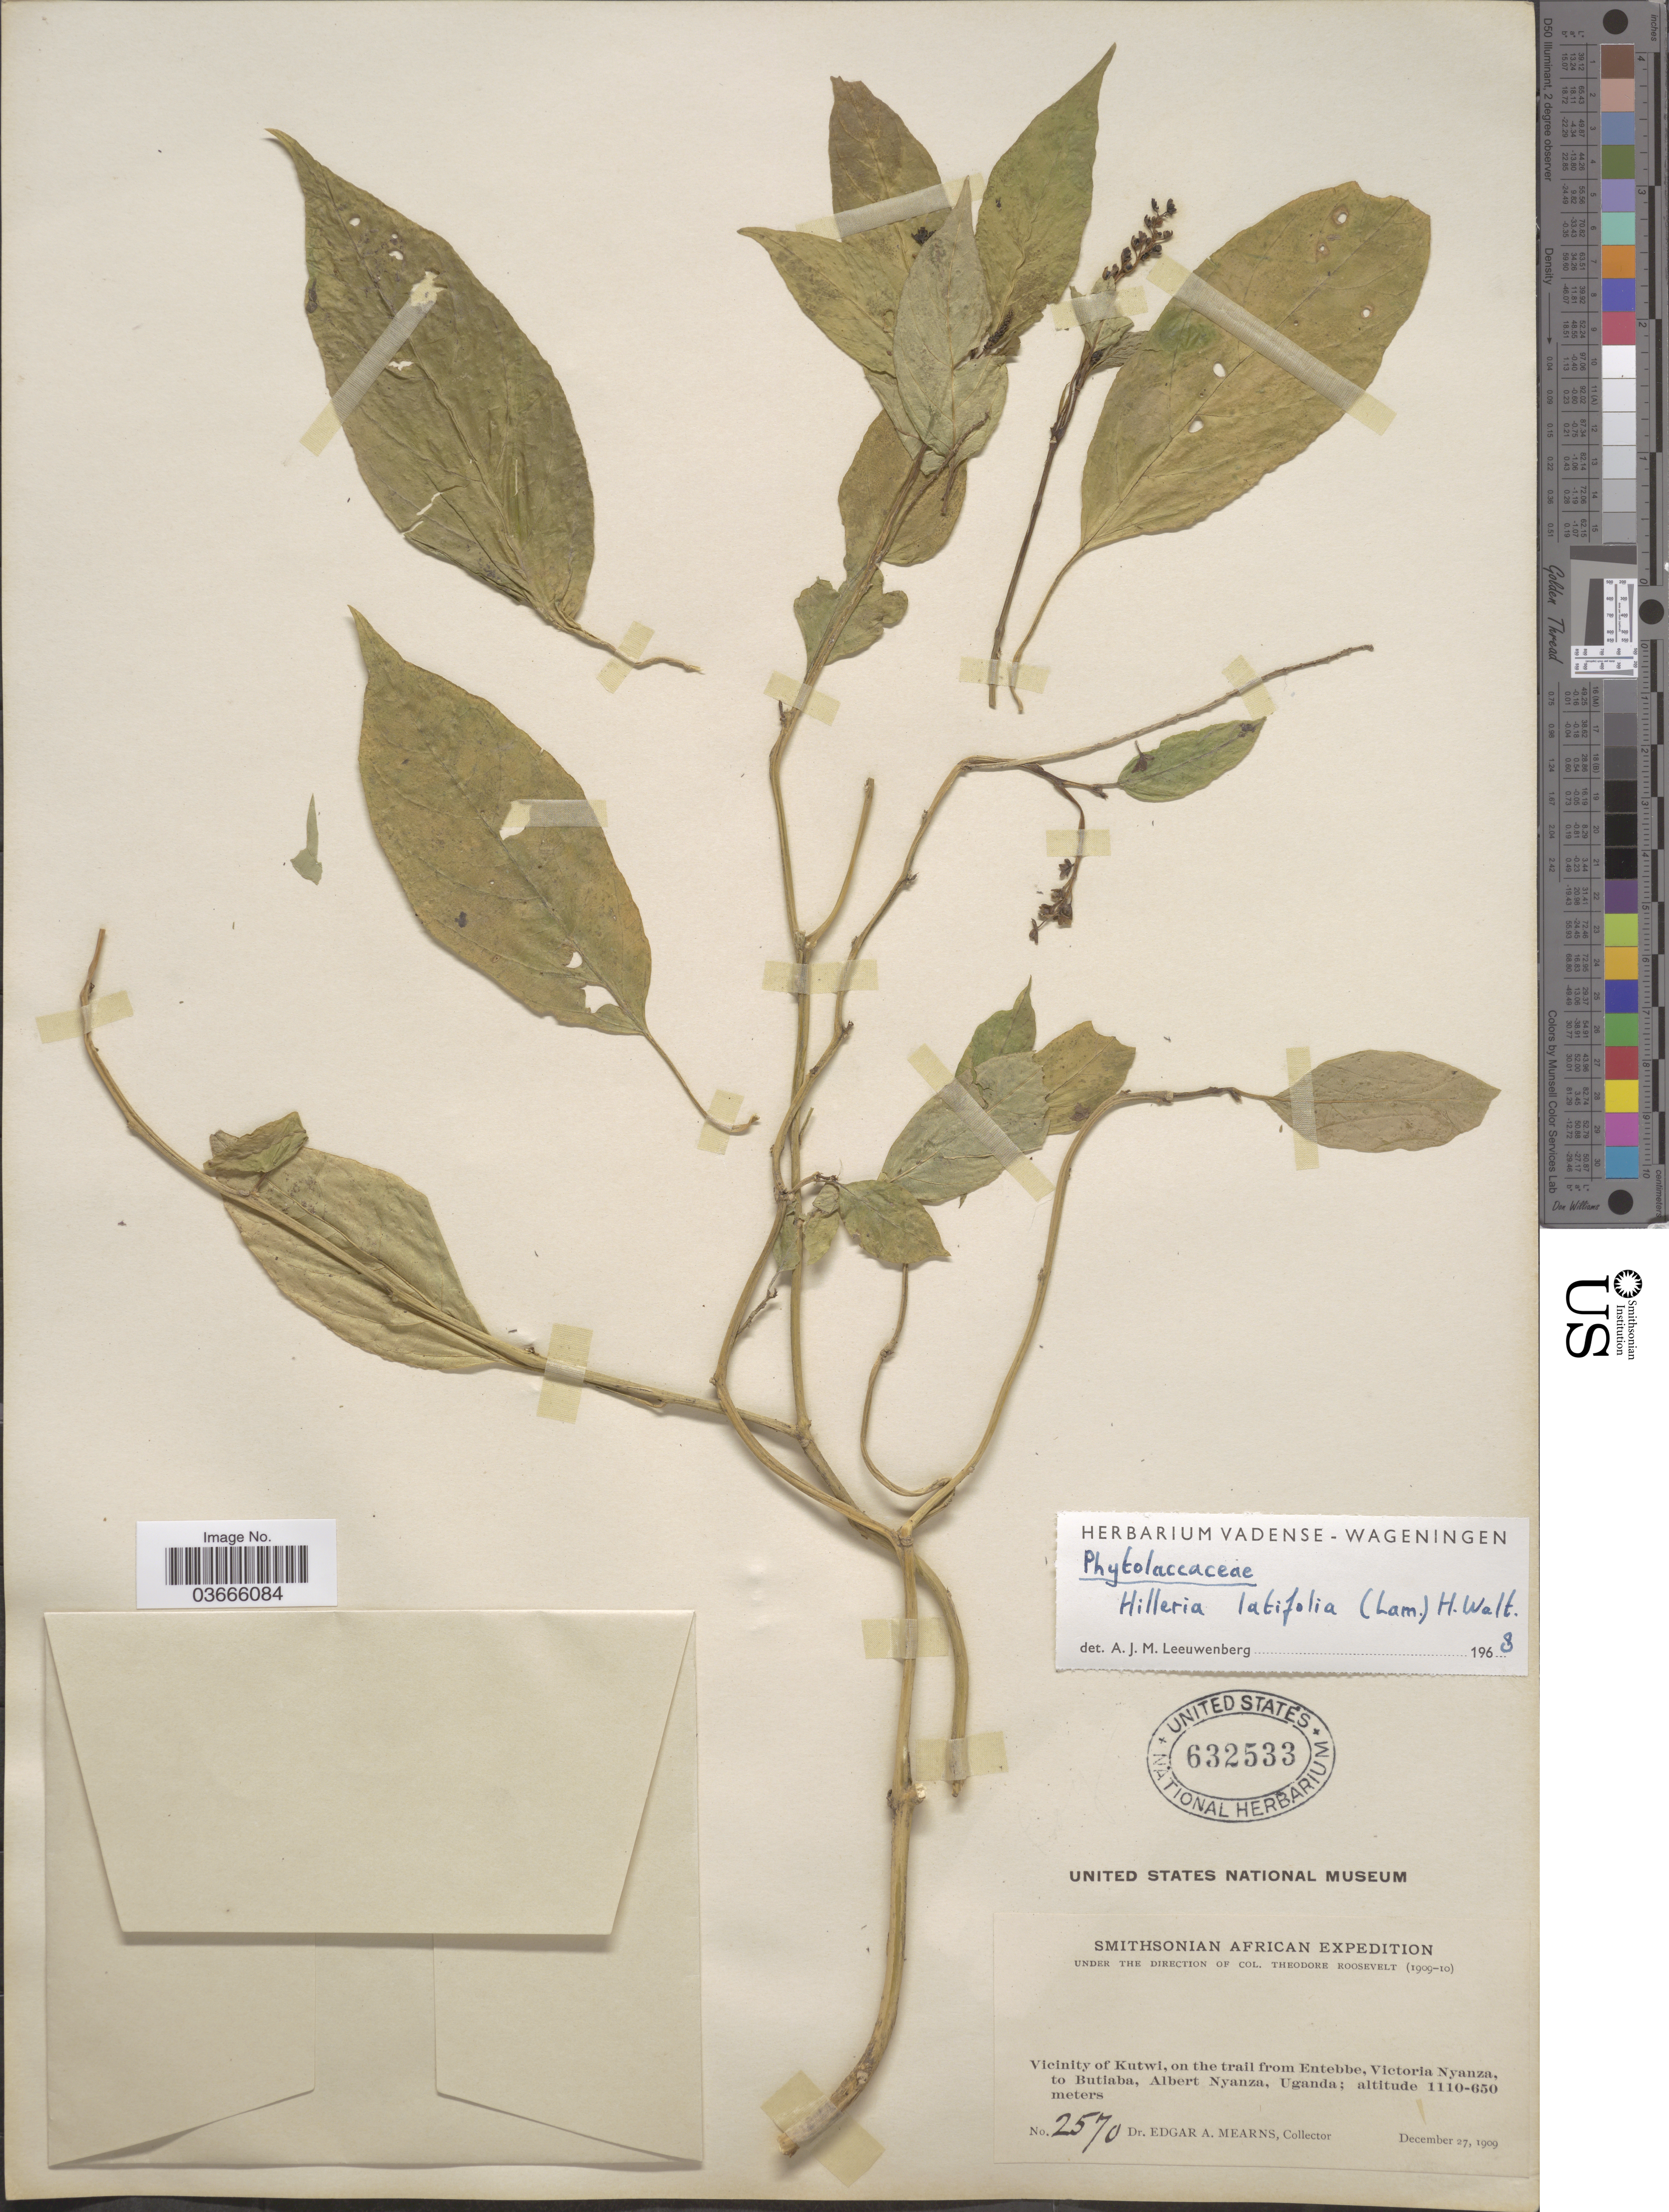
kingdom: Plantae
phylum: Tracheophyta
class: Magnoliopsida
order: Caryophyllales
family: Phytolaccaceae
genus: Hilleria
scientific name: Hilleria latifolia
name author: (Lam.) H. Walter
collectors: E. A. Mearns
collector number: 2570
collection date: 1909-12-27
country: Uganda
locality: Vicinity of Kutwi, on the trail from Entebbe, Victoria Nyanza, to Butiaba, Albert Nyanza, Uganda.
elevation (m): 650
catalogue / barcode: US 632533